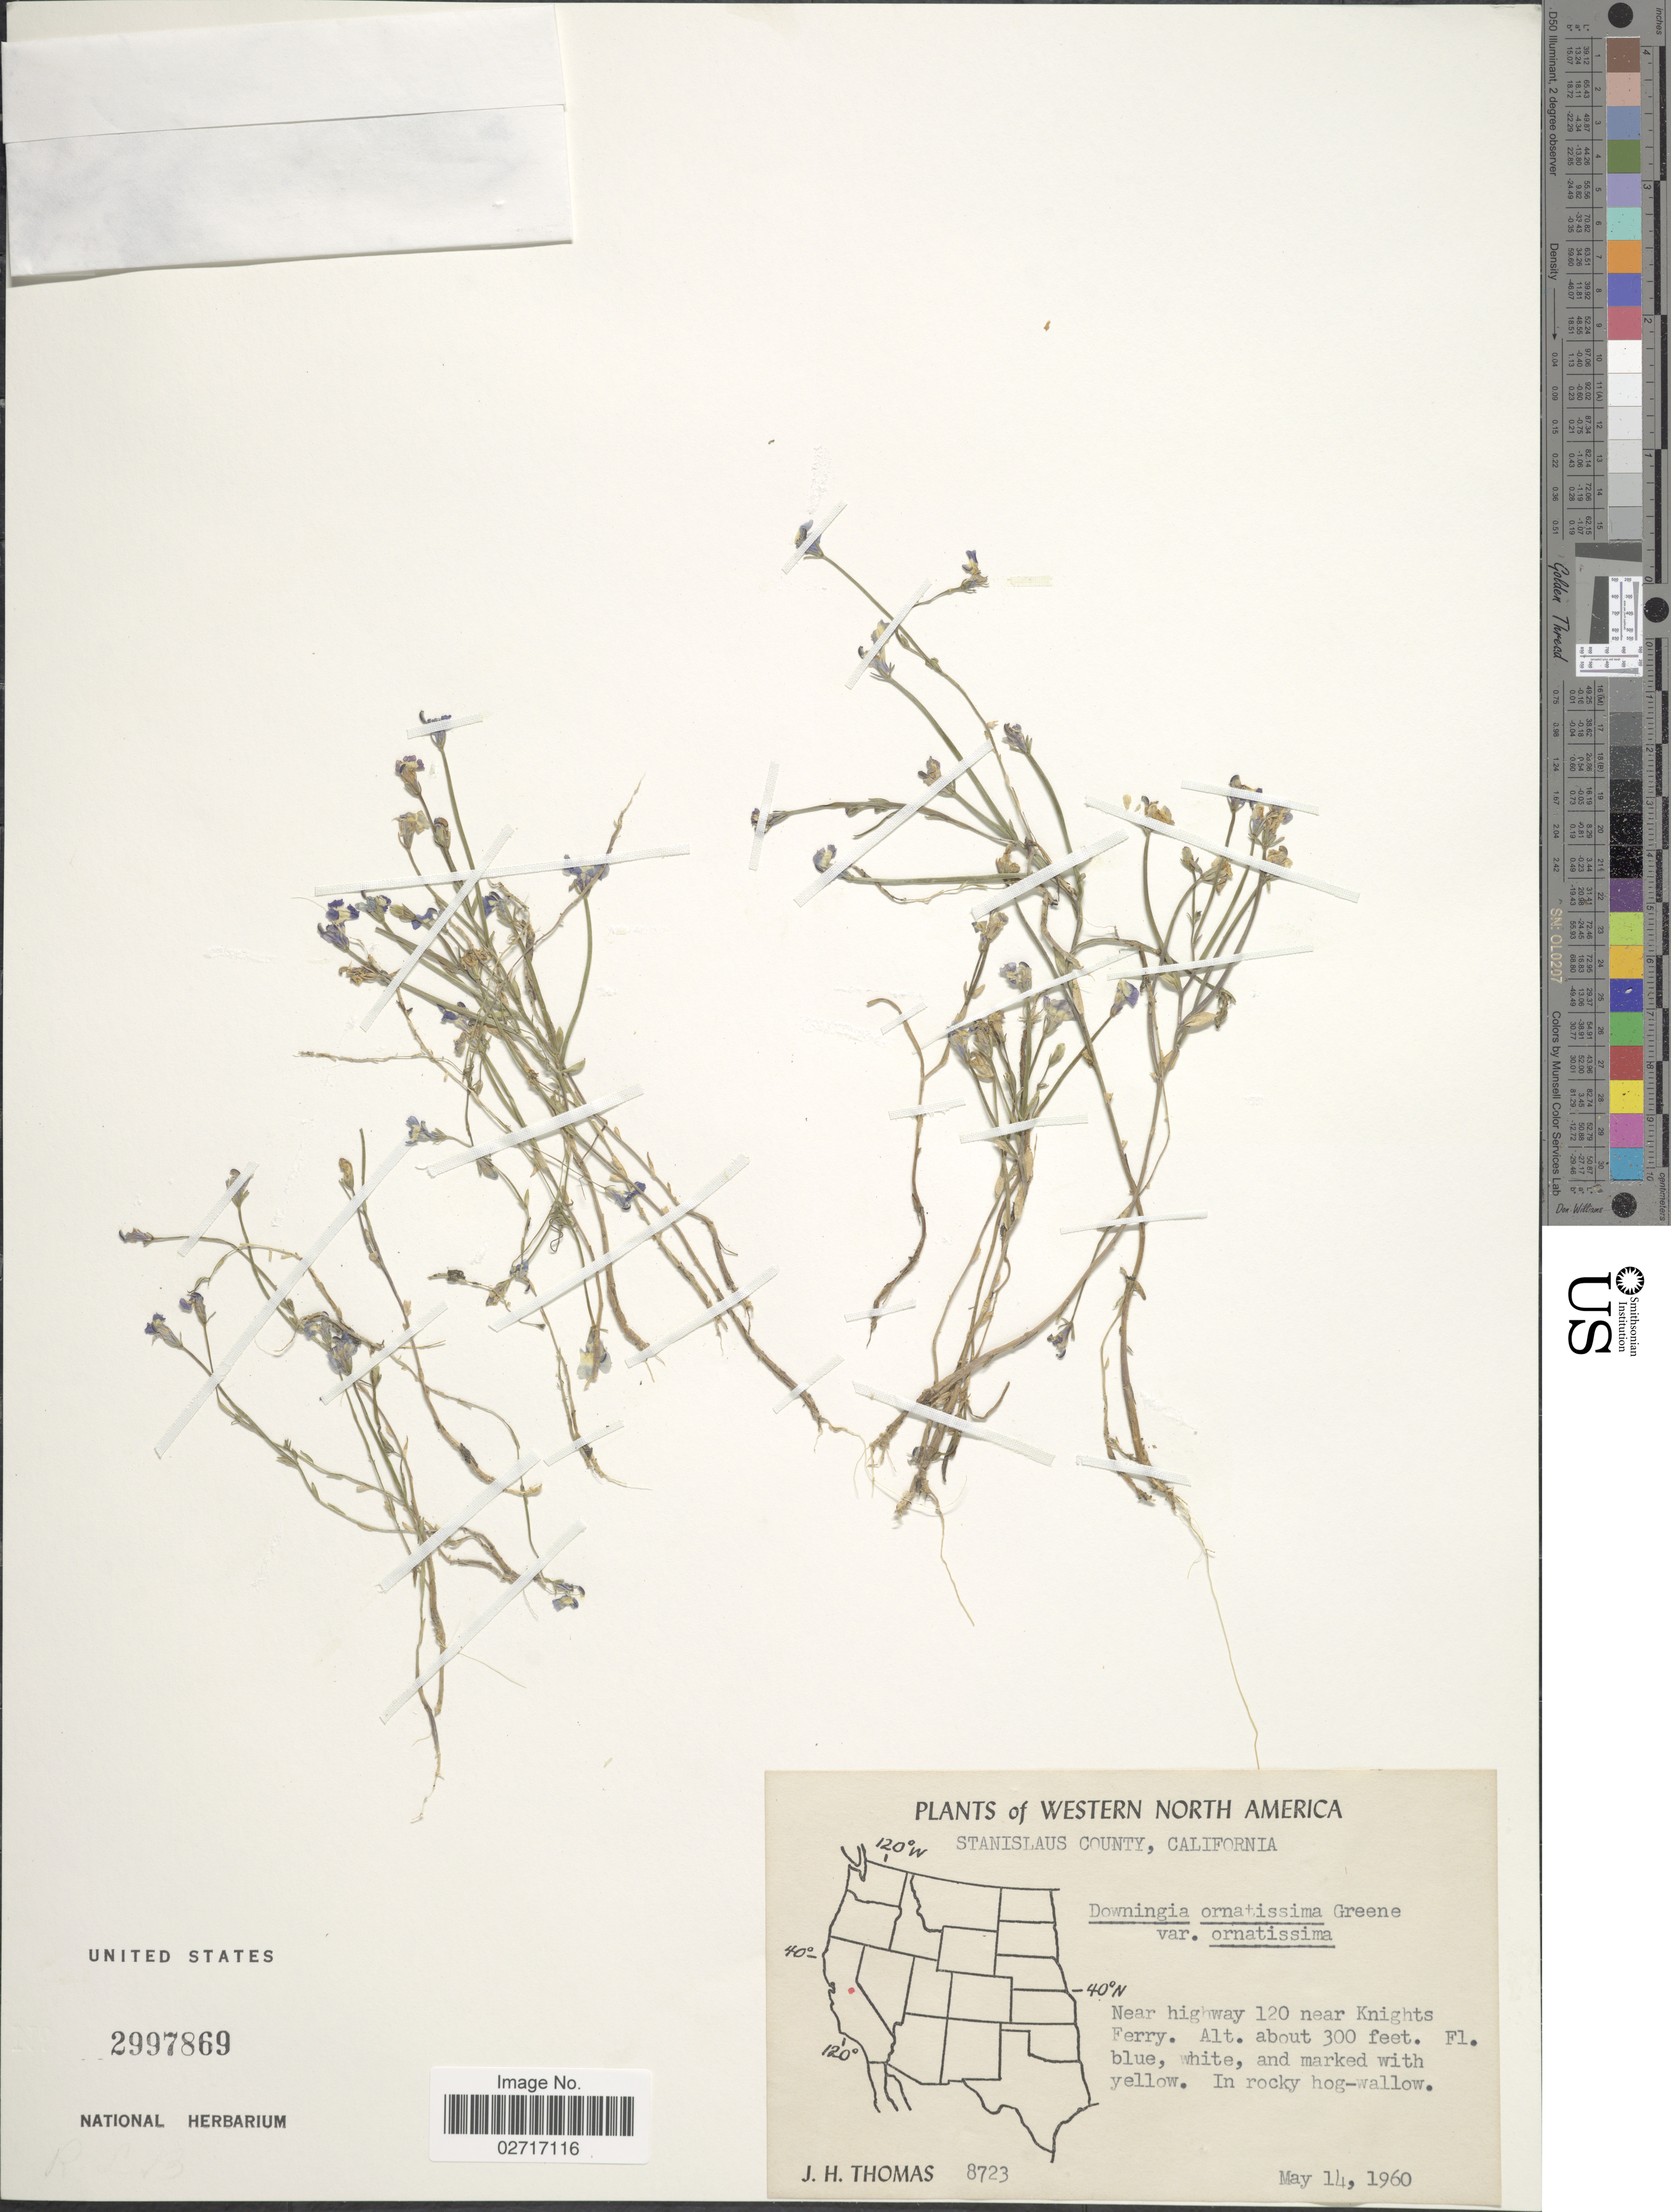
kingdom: Plantae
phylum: Tracheophyta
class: Magnoliopsida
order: Asterales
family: Campanulaceae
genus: Downingia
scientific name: Downingia ornatissima var. ornatissima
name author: Greene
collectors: J. H. Thomas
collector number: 8723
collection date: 1960-05-14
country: United States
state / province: California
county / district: Stanislaus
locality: Stanislaus County. Near highway 120 near Knights Ferry.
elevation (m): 91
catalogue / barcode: US 2997869